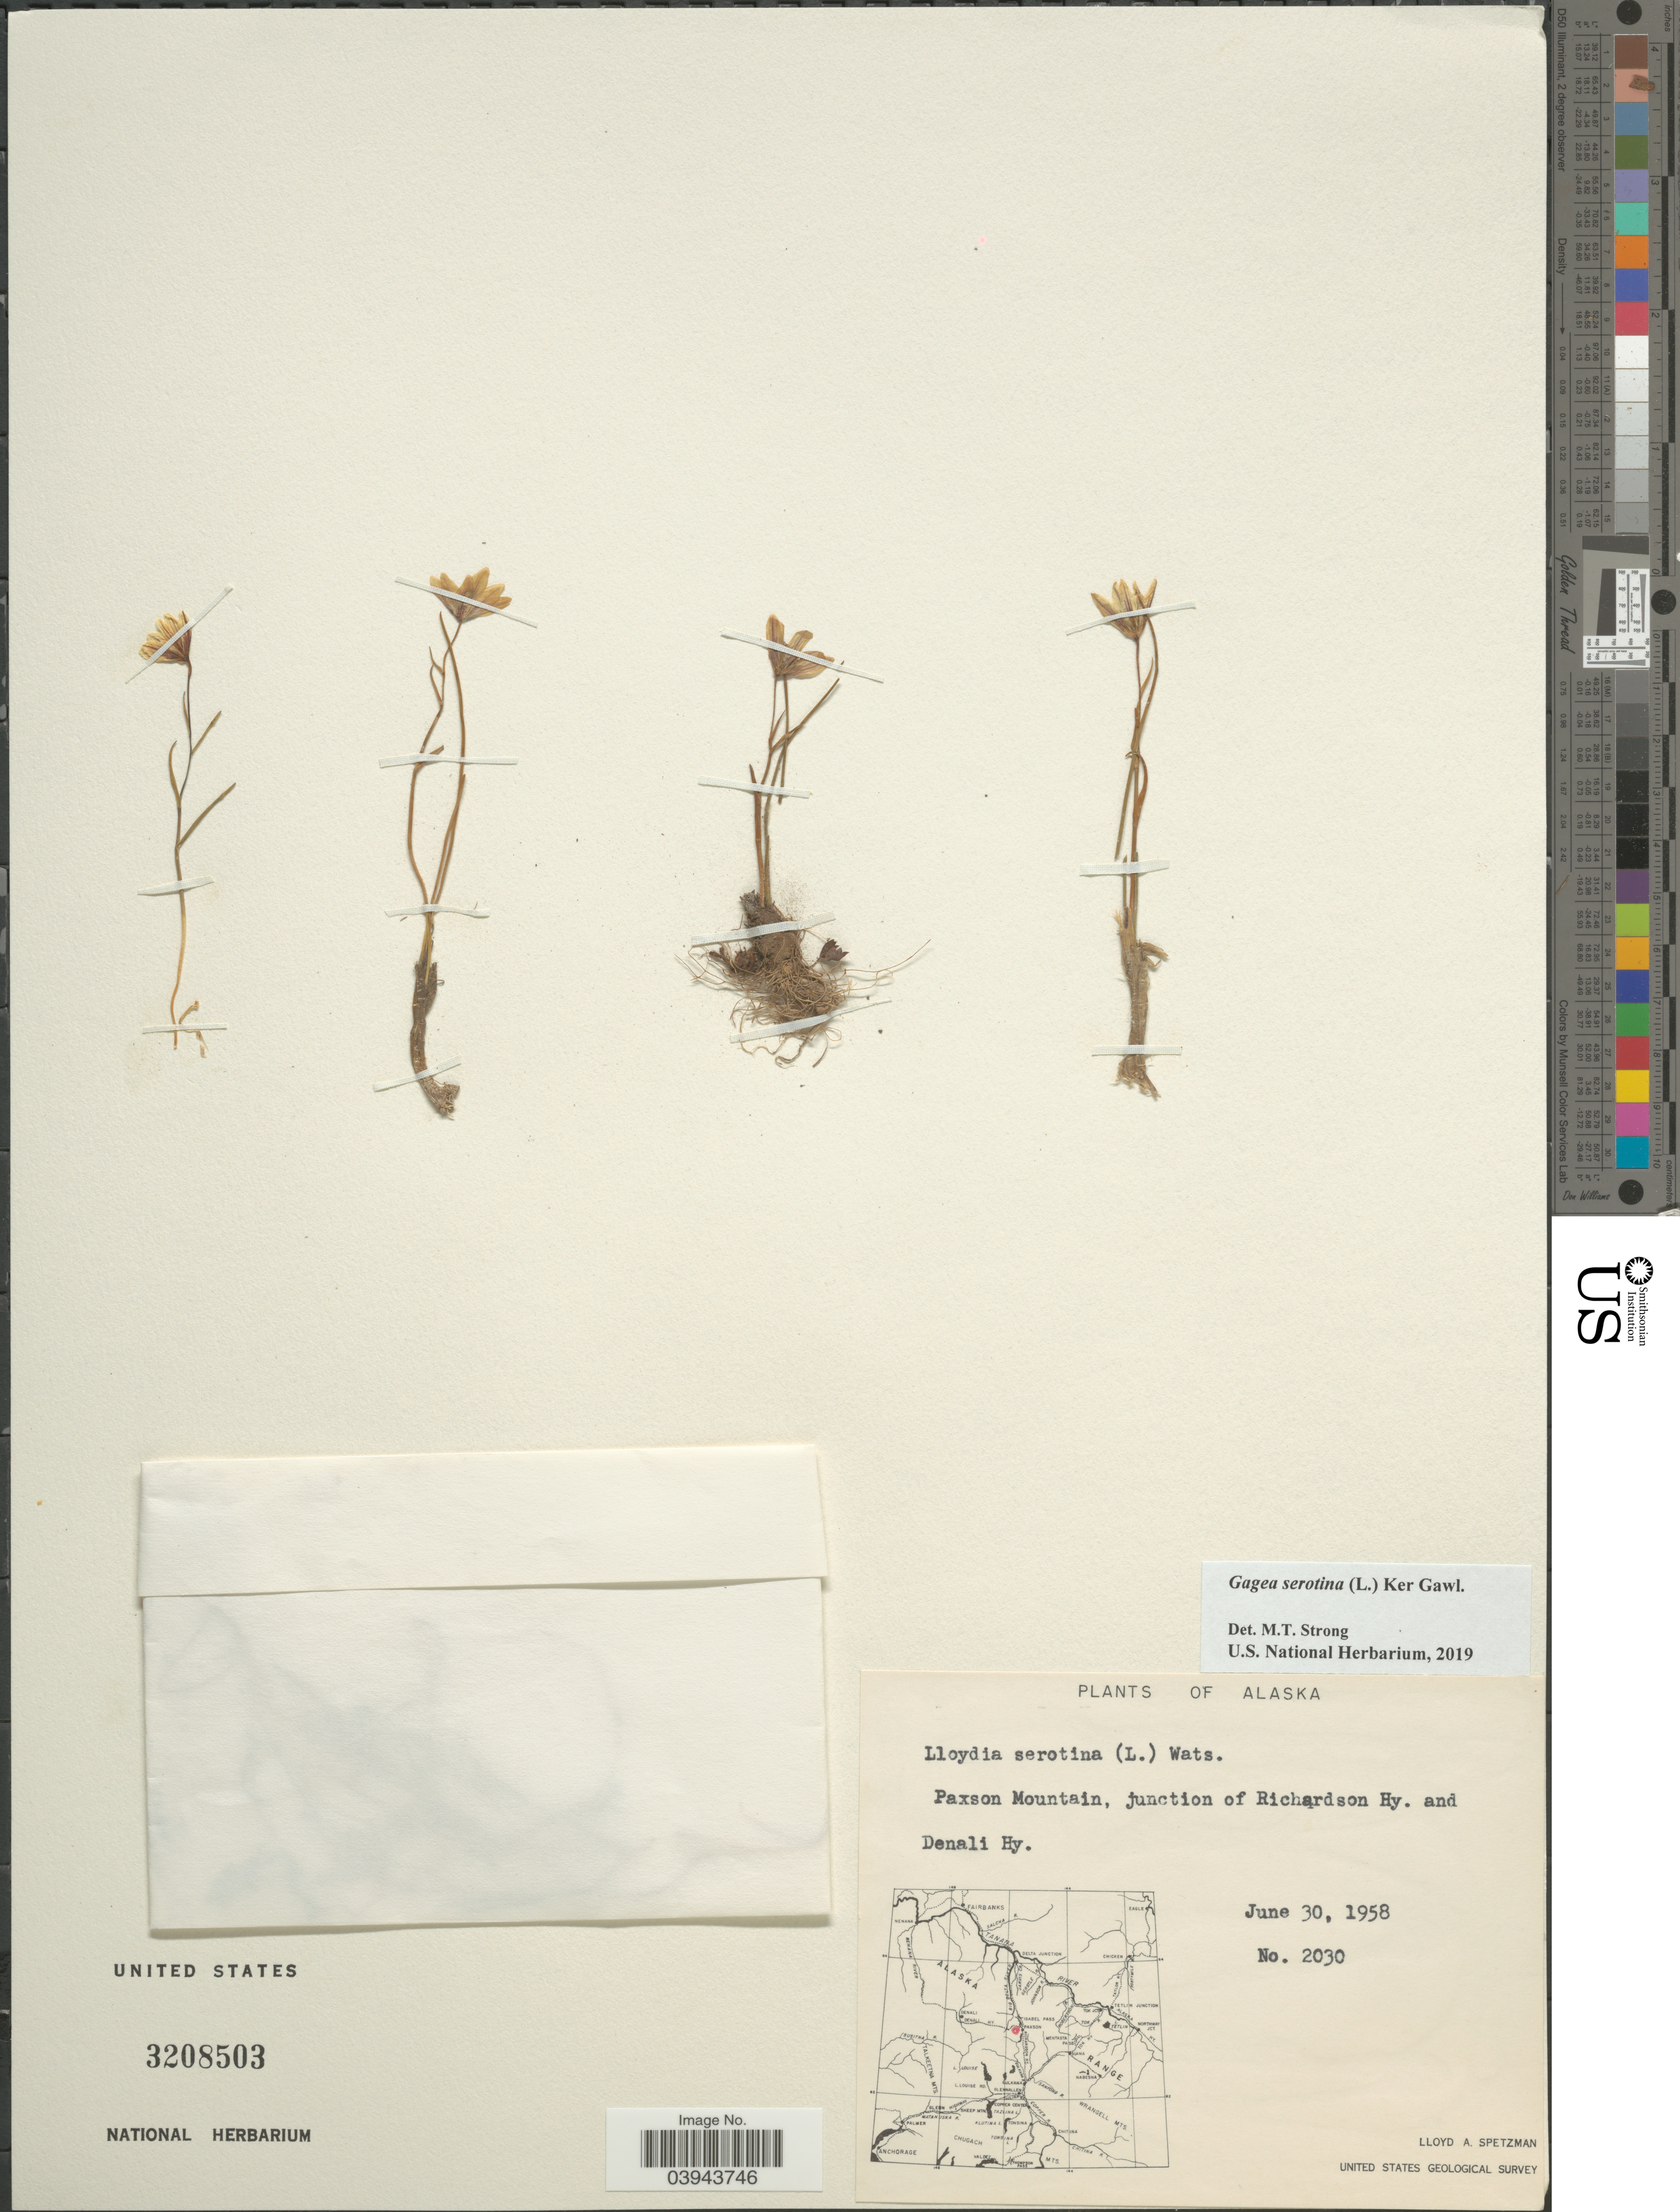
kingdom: Plantae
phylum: Tracheophyta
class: Liliopsida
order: Liliales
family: Liliaceae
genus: Lloydia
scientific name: Lloydia serotina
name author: (L.) Salisb. ex Rchb.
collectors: L. Spetzman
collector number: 2030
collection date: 1958-06-30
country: United States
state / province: Alaska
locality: Paxson Mountain, junction of Richardson Hy. and Denali Hy.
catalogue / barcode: US 3208503